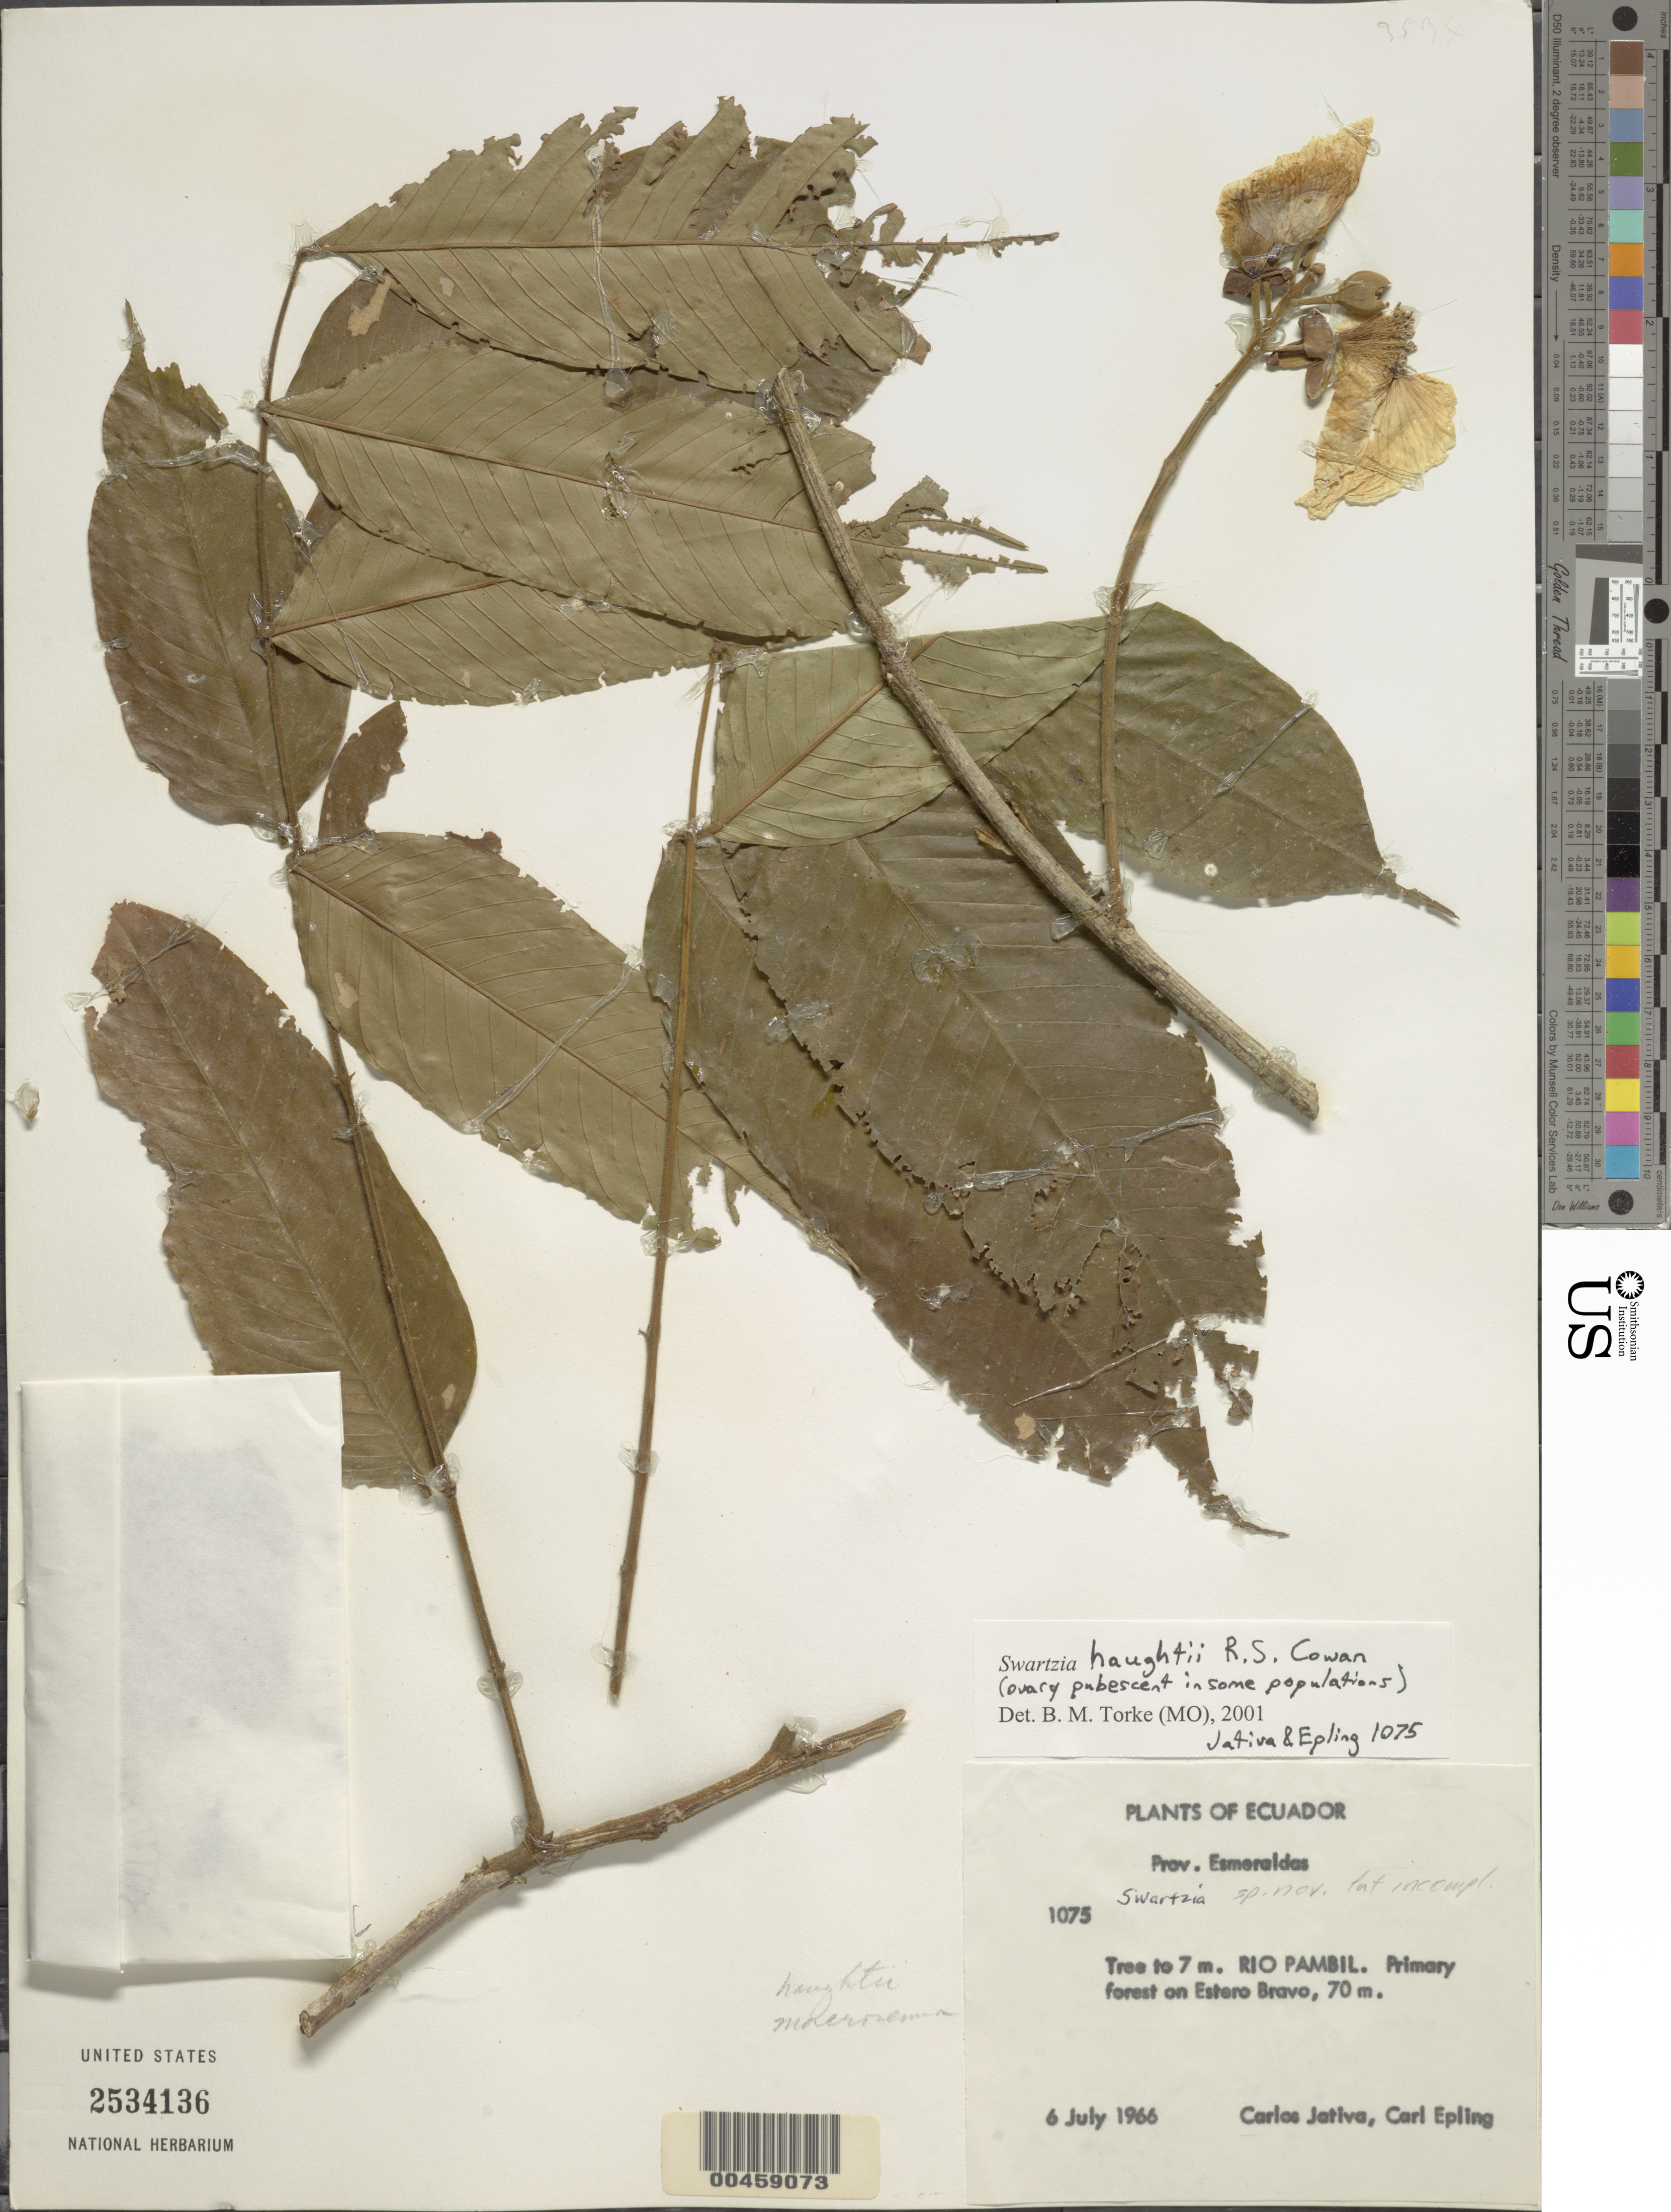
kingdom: Plantae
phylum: Tracheophyta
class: Magnoliopsida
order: Fabales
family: Fabaceae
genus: Swartzia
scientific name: Swartzia haughtii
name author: R.S. Cowan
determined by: Torke, B. M., (MO)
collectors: C. D. Játiva & C. C. Epling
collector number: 1075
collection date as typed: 06 Jul 1966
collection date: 1966-07-06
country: Ecuador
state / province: Esmeraldas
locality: Rio Pambil; Estero Bravo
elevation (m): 70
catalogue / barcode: US 2534136